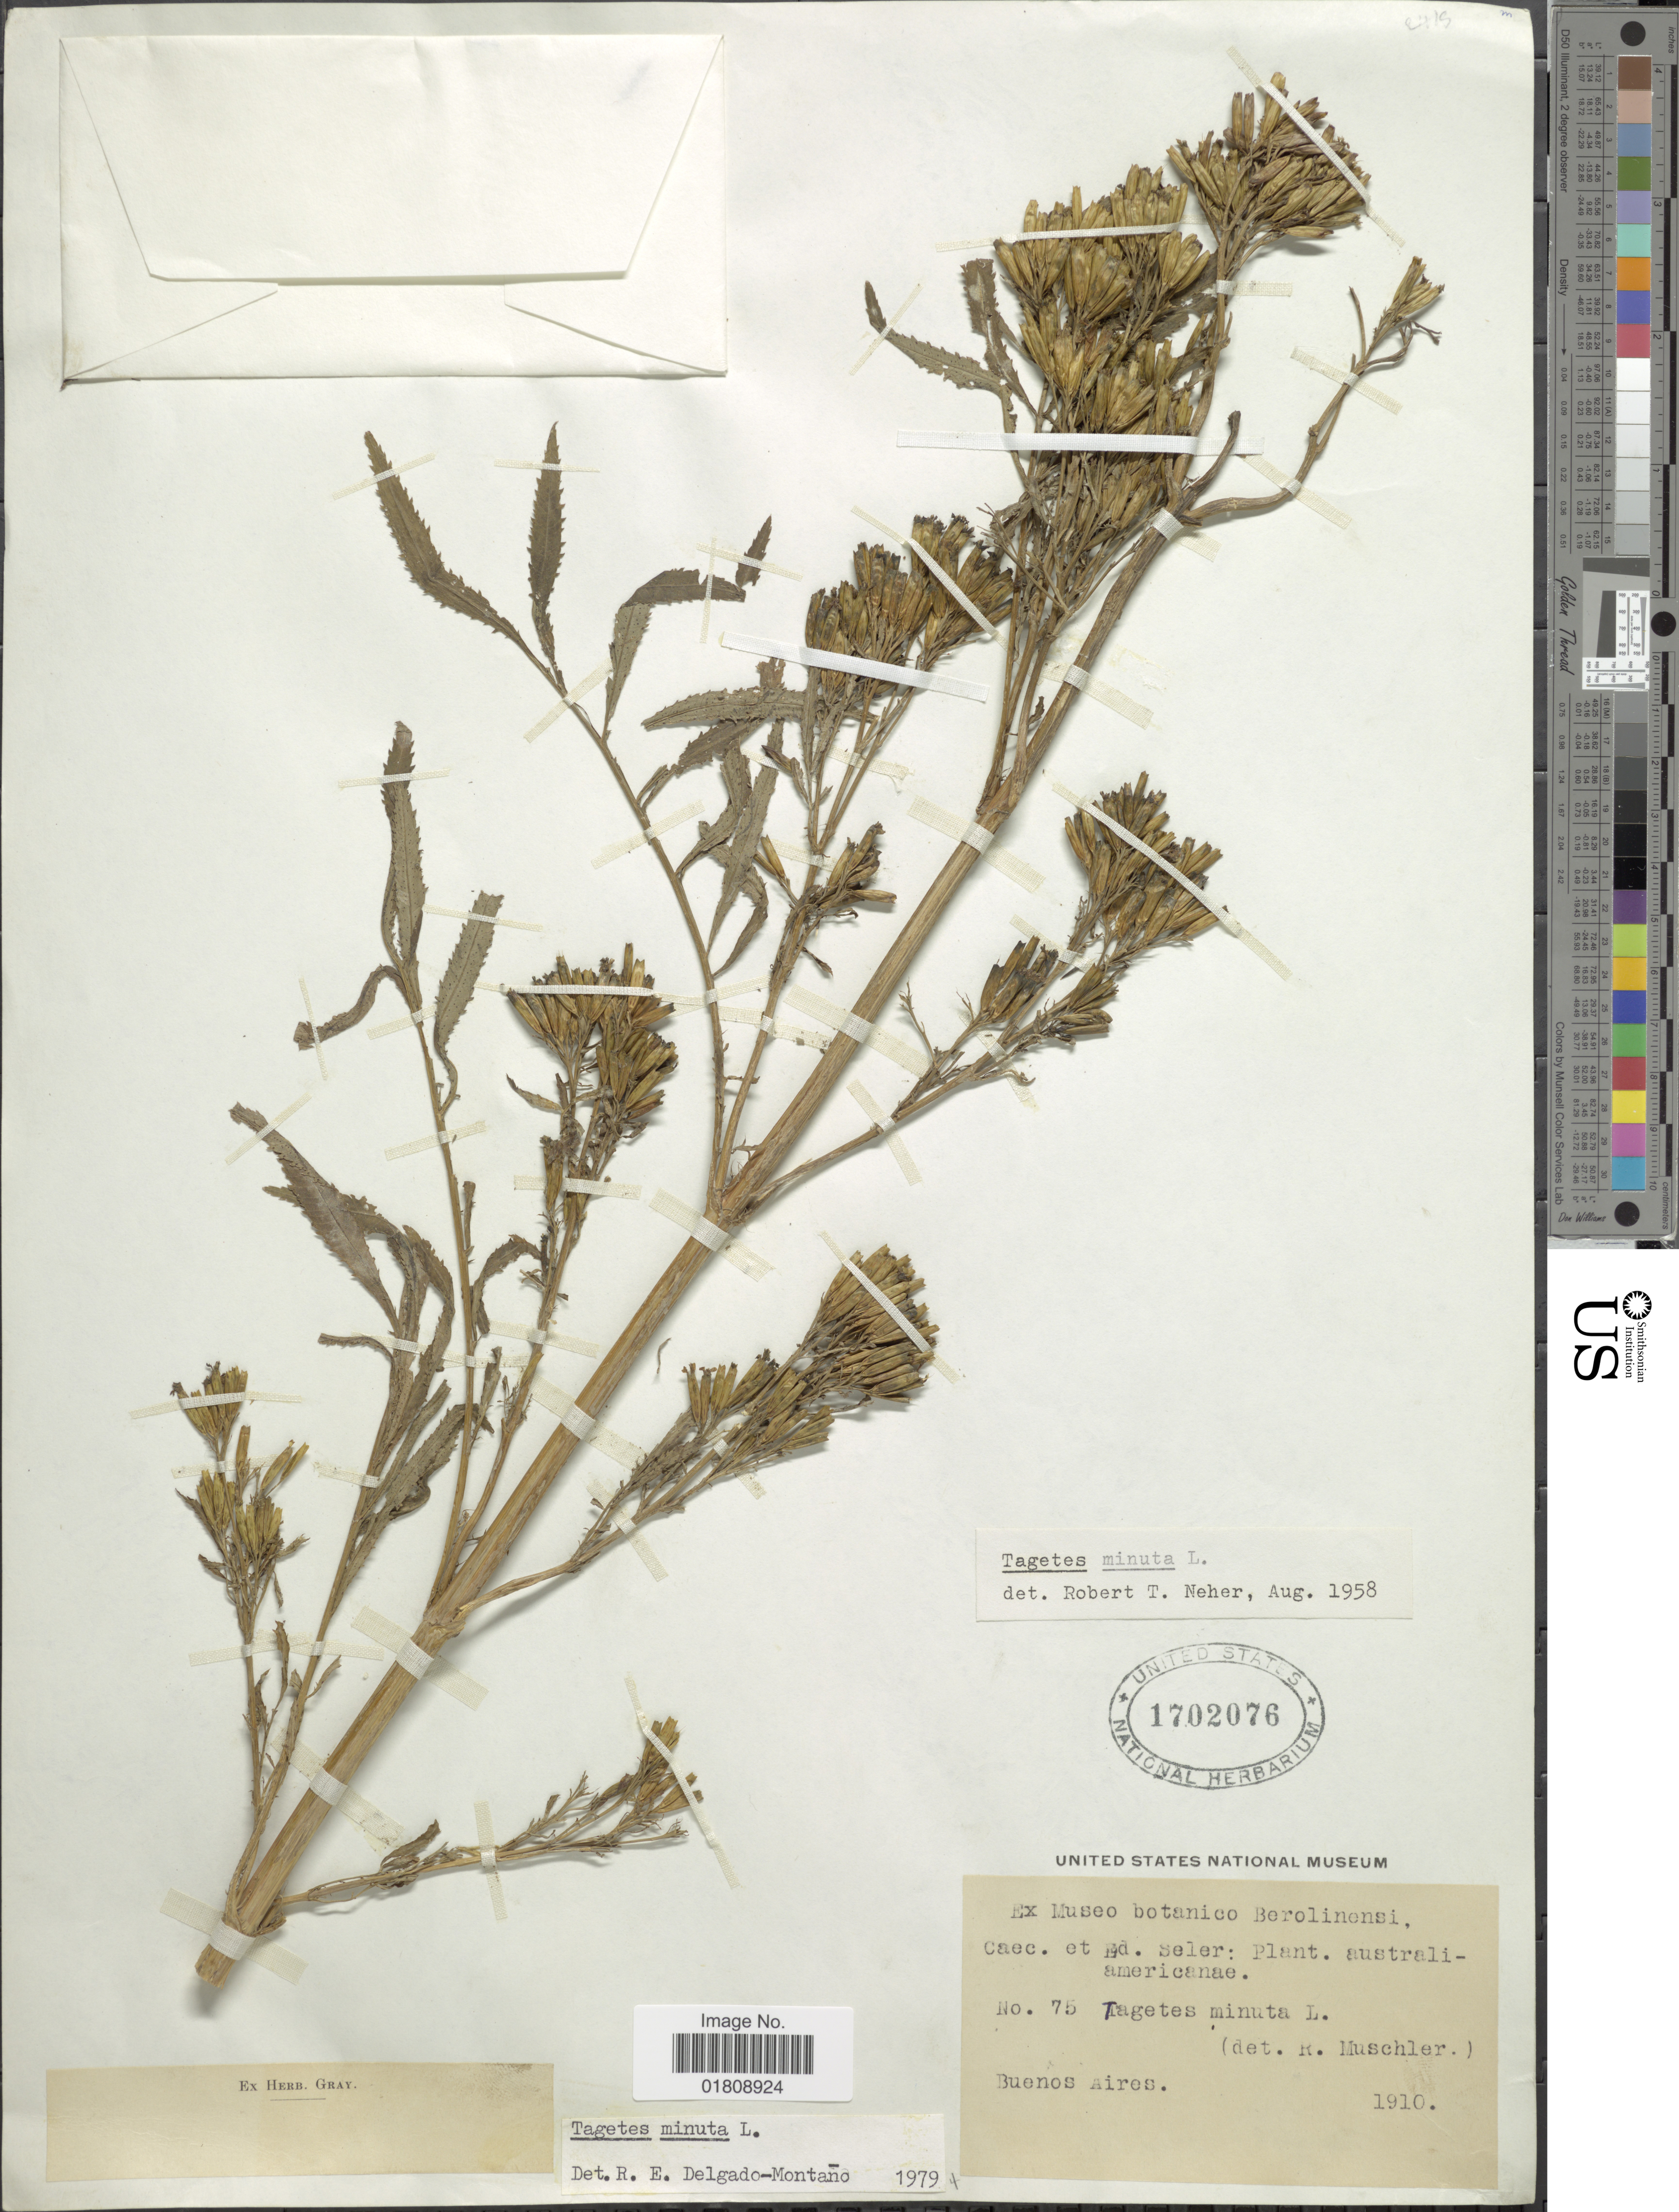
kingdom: Plantae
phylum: Tracheophyta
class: Magnoliopsida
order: Asterales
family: Asteraceae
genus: Tagetes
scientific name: Tagetes minuta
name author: L.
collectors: C. Seler & E. G. Seler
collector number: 75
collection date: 1910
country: Argentina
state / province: Buenos Aires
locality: Australi-americanae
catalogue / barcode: US 1702076